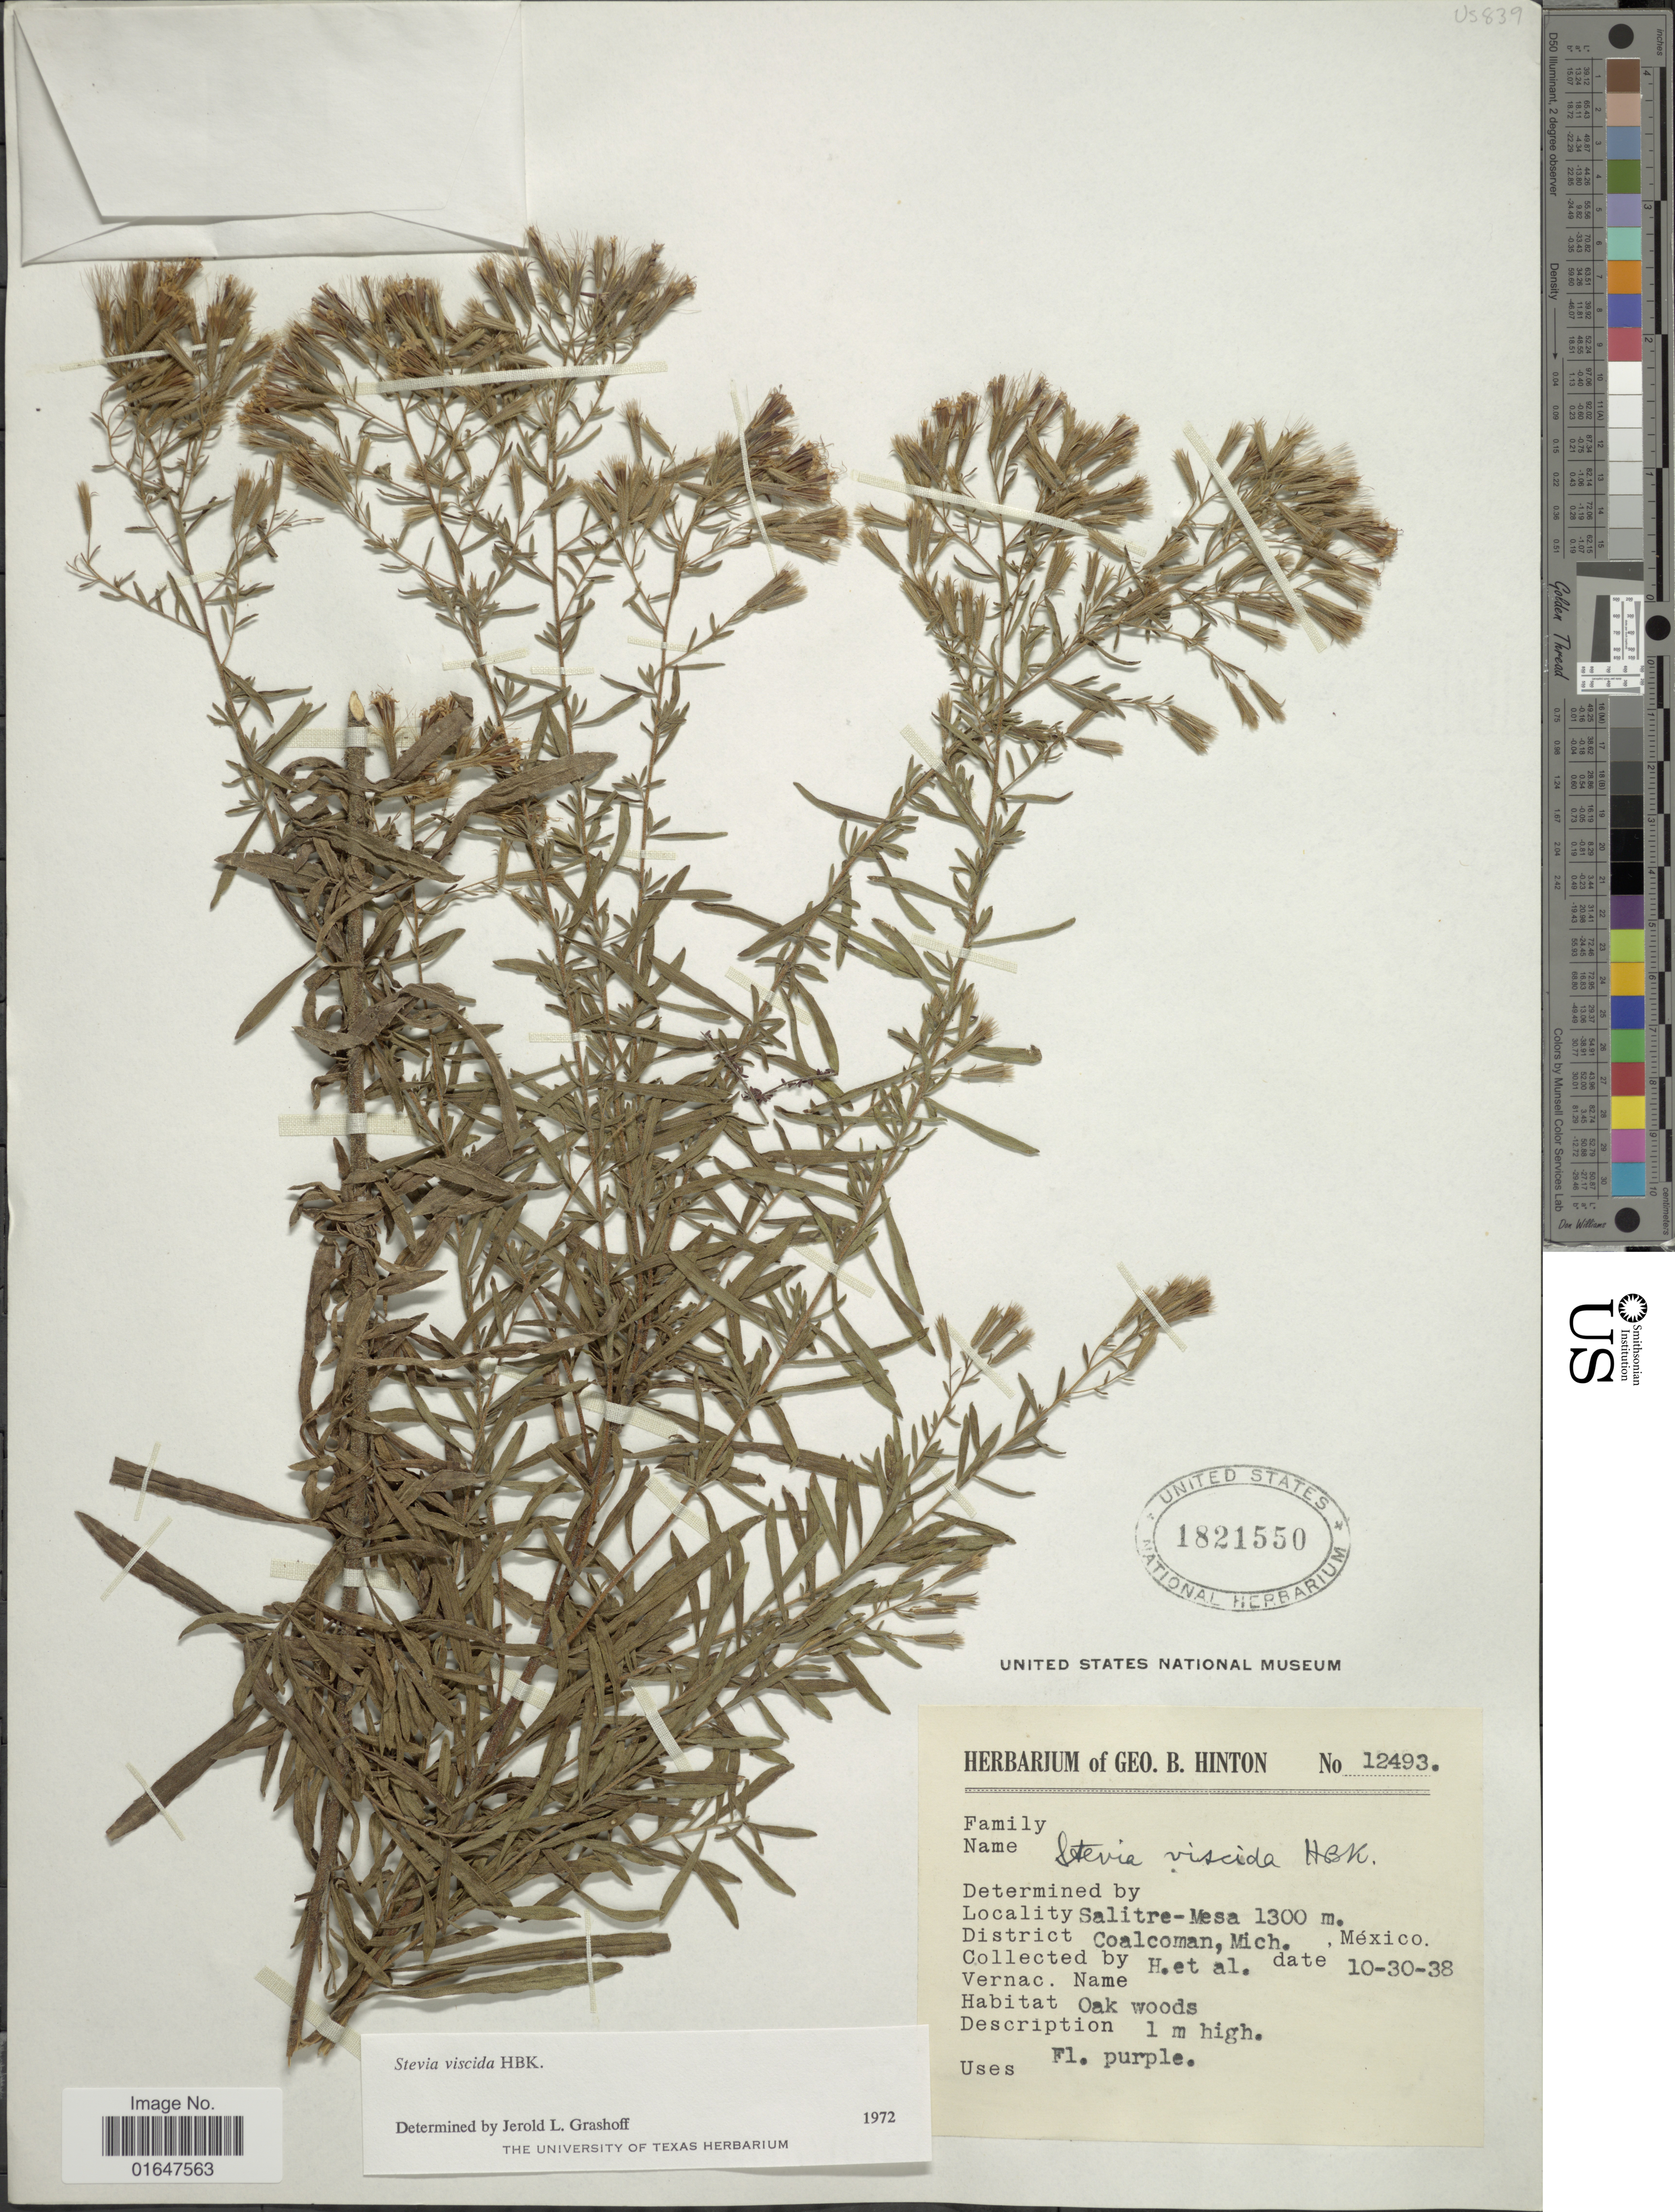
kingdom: Plantae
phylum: Tracheophyta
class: Magnoliopsida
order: Asterales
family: Asteraceae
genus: Stevia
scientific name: Stevia viscida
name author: Kunth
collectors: G. B. Hinton & et al.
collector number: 12493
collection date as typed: Transcribed d/m/y: 30/10/38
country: Mexico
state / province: Michoacán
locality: Salitre-Mesa, District Coalcoman, Mich.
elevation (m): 1300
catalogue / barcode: US 1821550